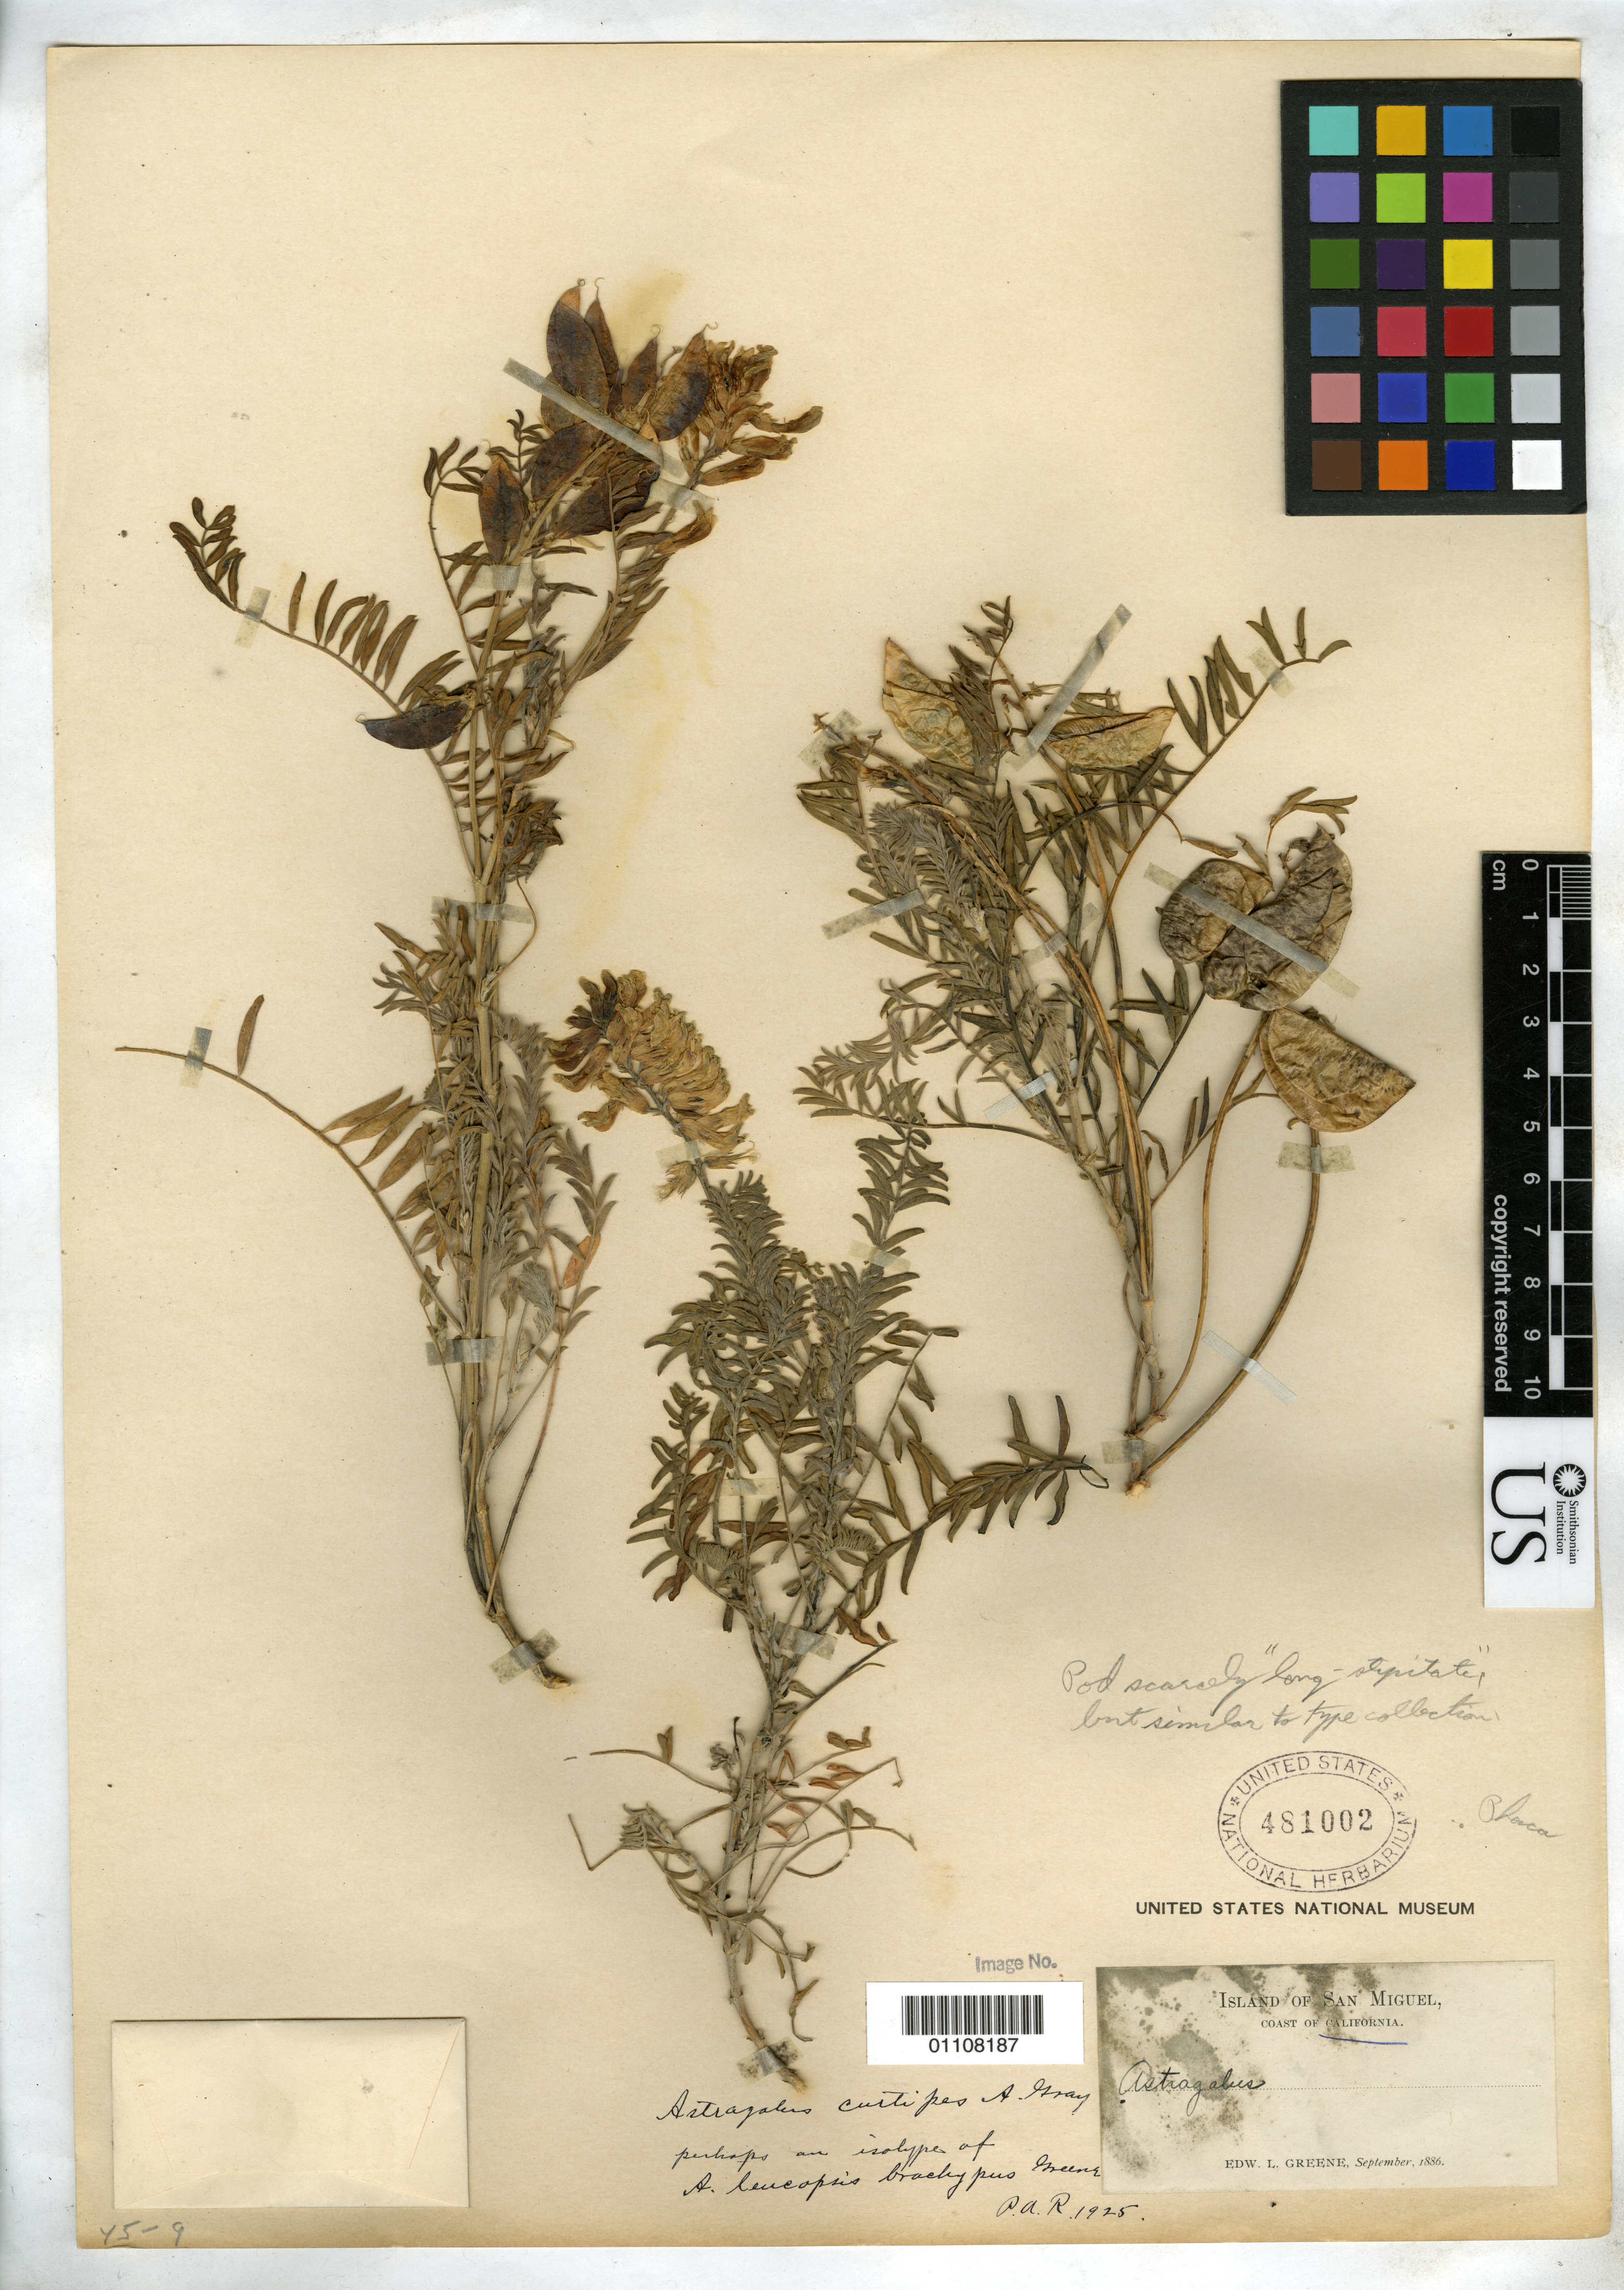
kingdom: Plantae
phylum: Tracheophyta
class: Magnoliopsida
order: Fabales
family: Fabaceae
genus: Astragalus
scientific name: Astragalus leucopsis var. brachypus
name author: Greene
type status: Possible Type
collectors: E. L. Greene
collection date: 1886-09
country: United States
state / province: California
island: San Miguel Island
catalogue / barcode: US 481002